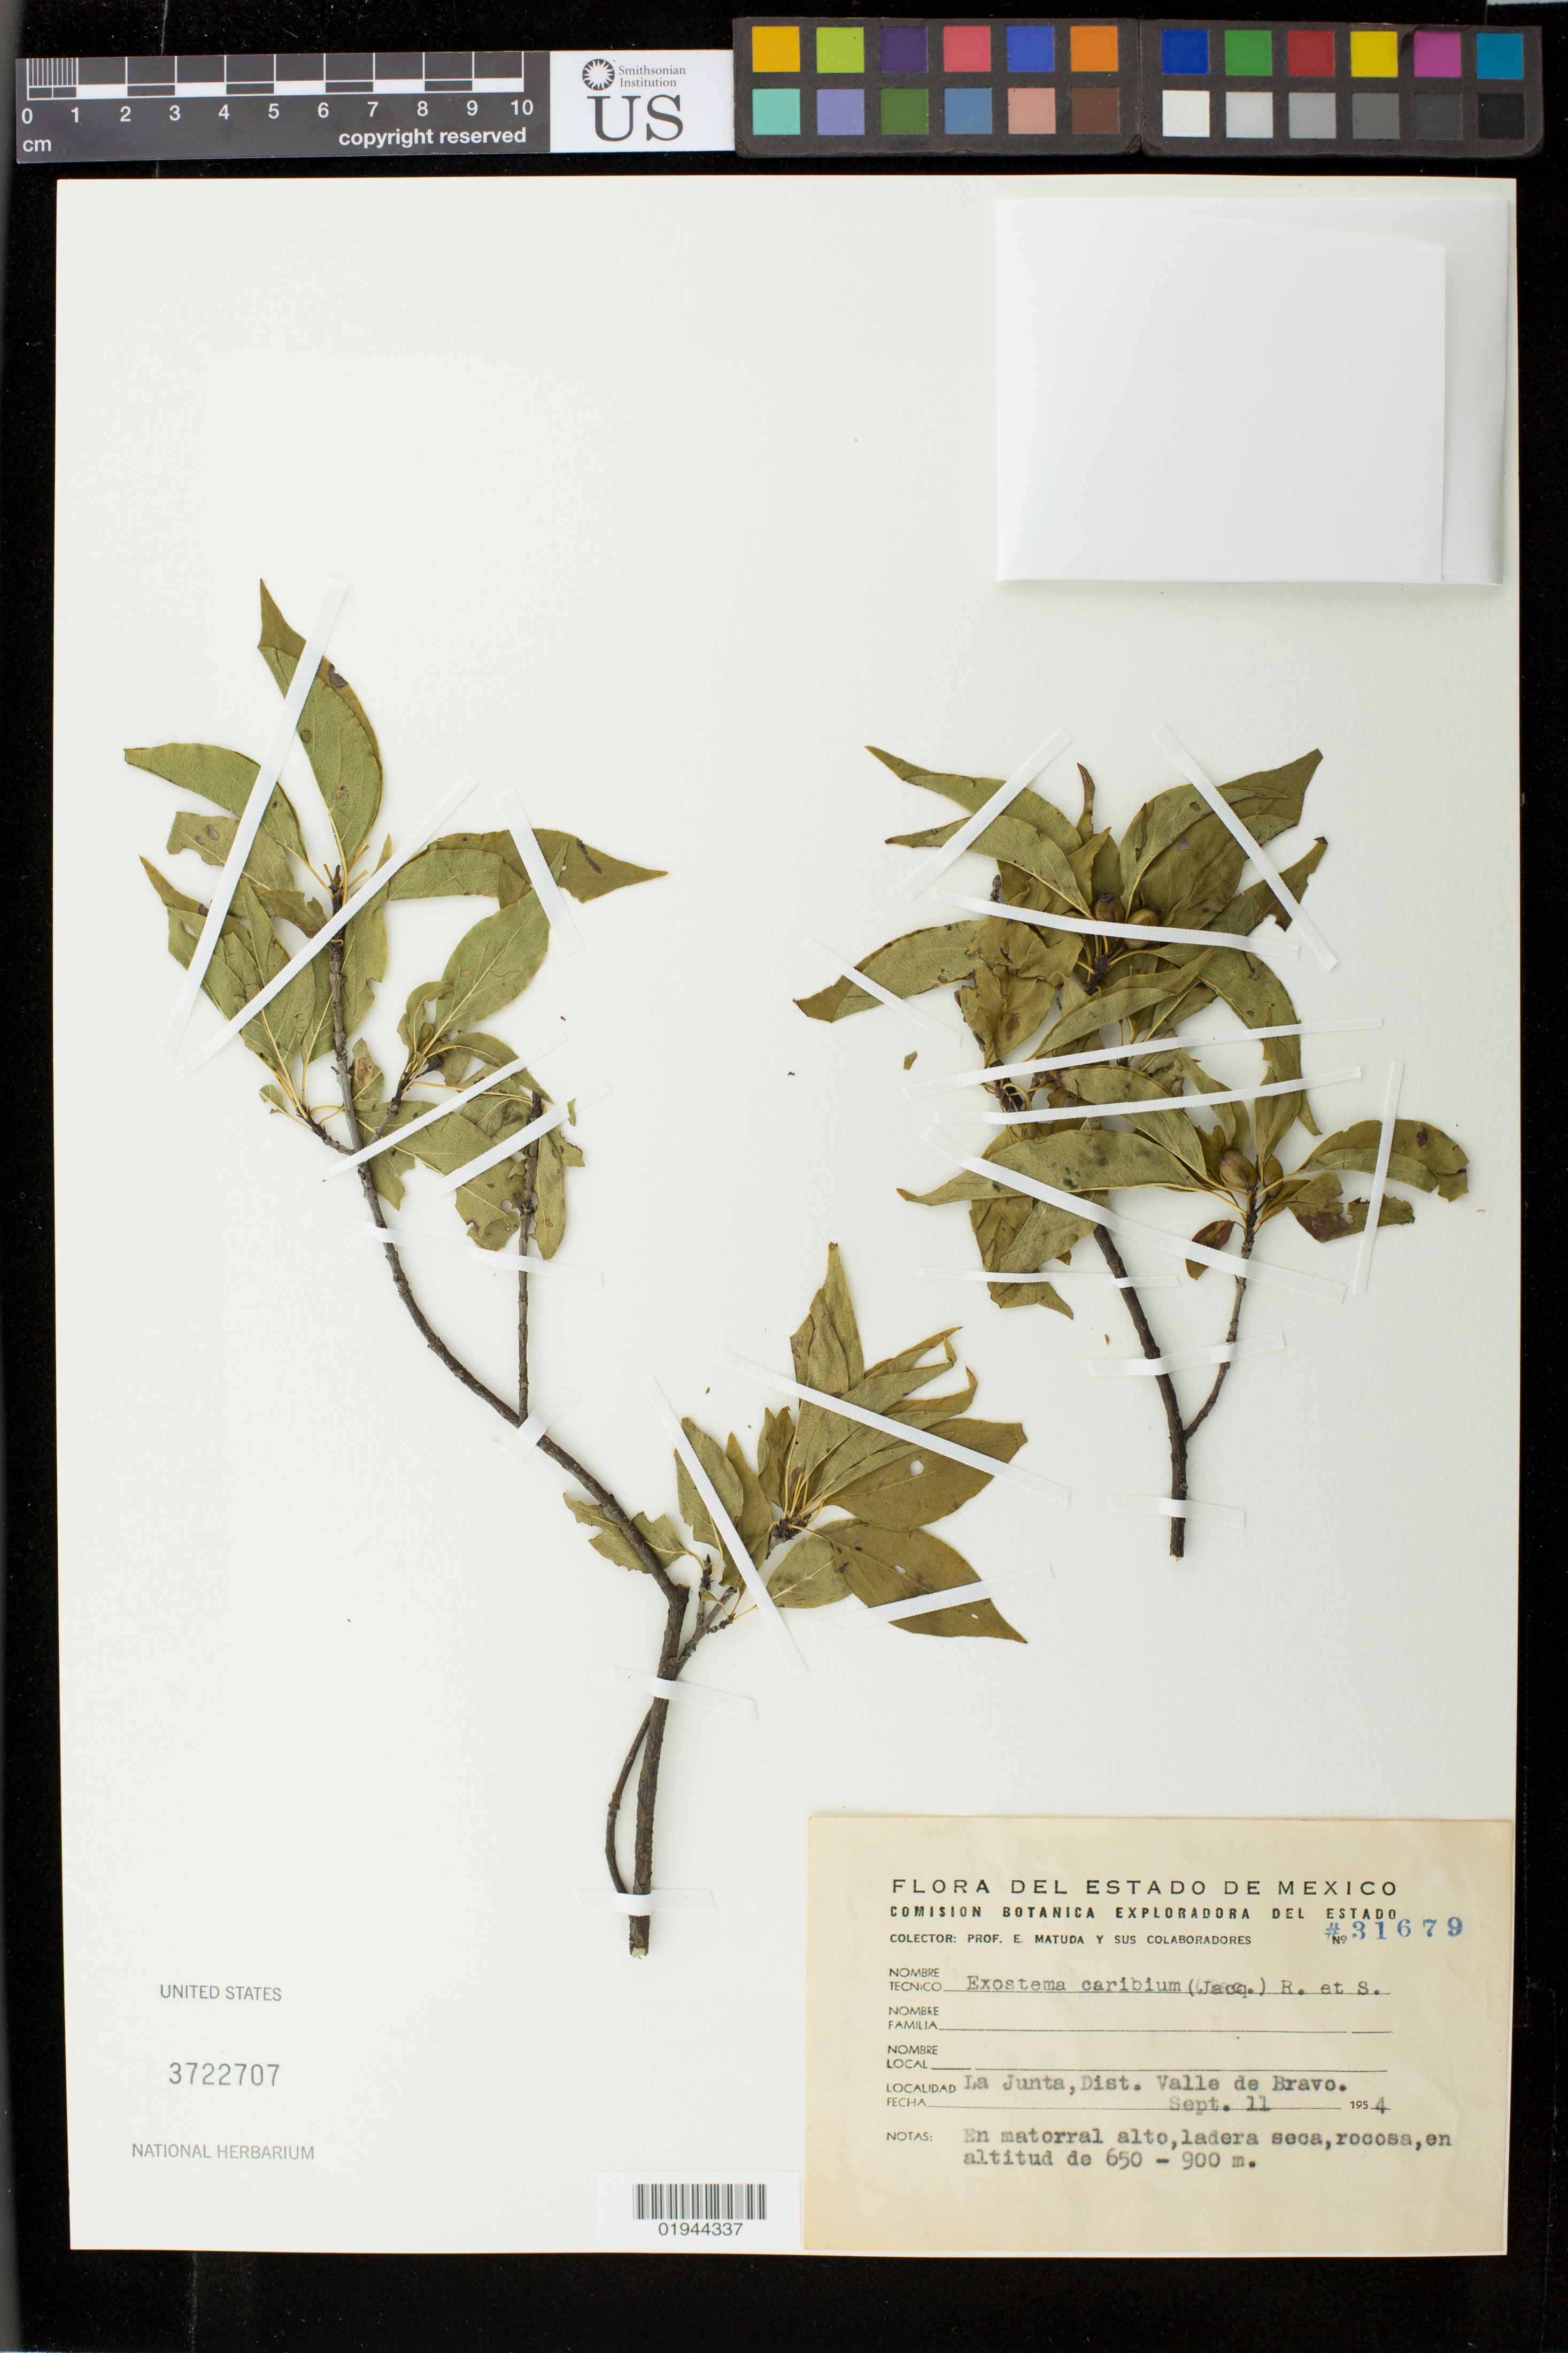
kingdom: Plantae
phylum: Tracheophyta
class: Magnoliopsida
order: Gentianales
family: Rubiaceae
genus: Exostema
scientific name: Exostema caribaeum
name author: (Jacq.) Roem. & Schult.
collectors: E. Matuda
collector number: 31679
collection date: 1954-09-11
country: Mexico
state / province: México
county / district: Valle de Bravo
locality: La Junta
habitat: En matorral alto, ladera seca, rocosa.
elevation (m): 650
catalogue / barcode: US 3722707